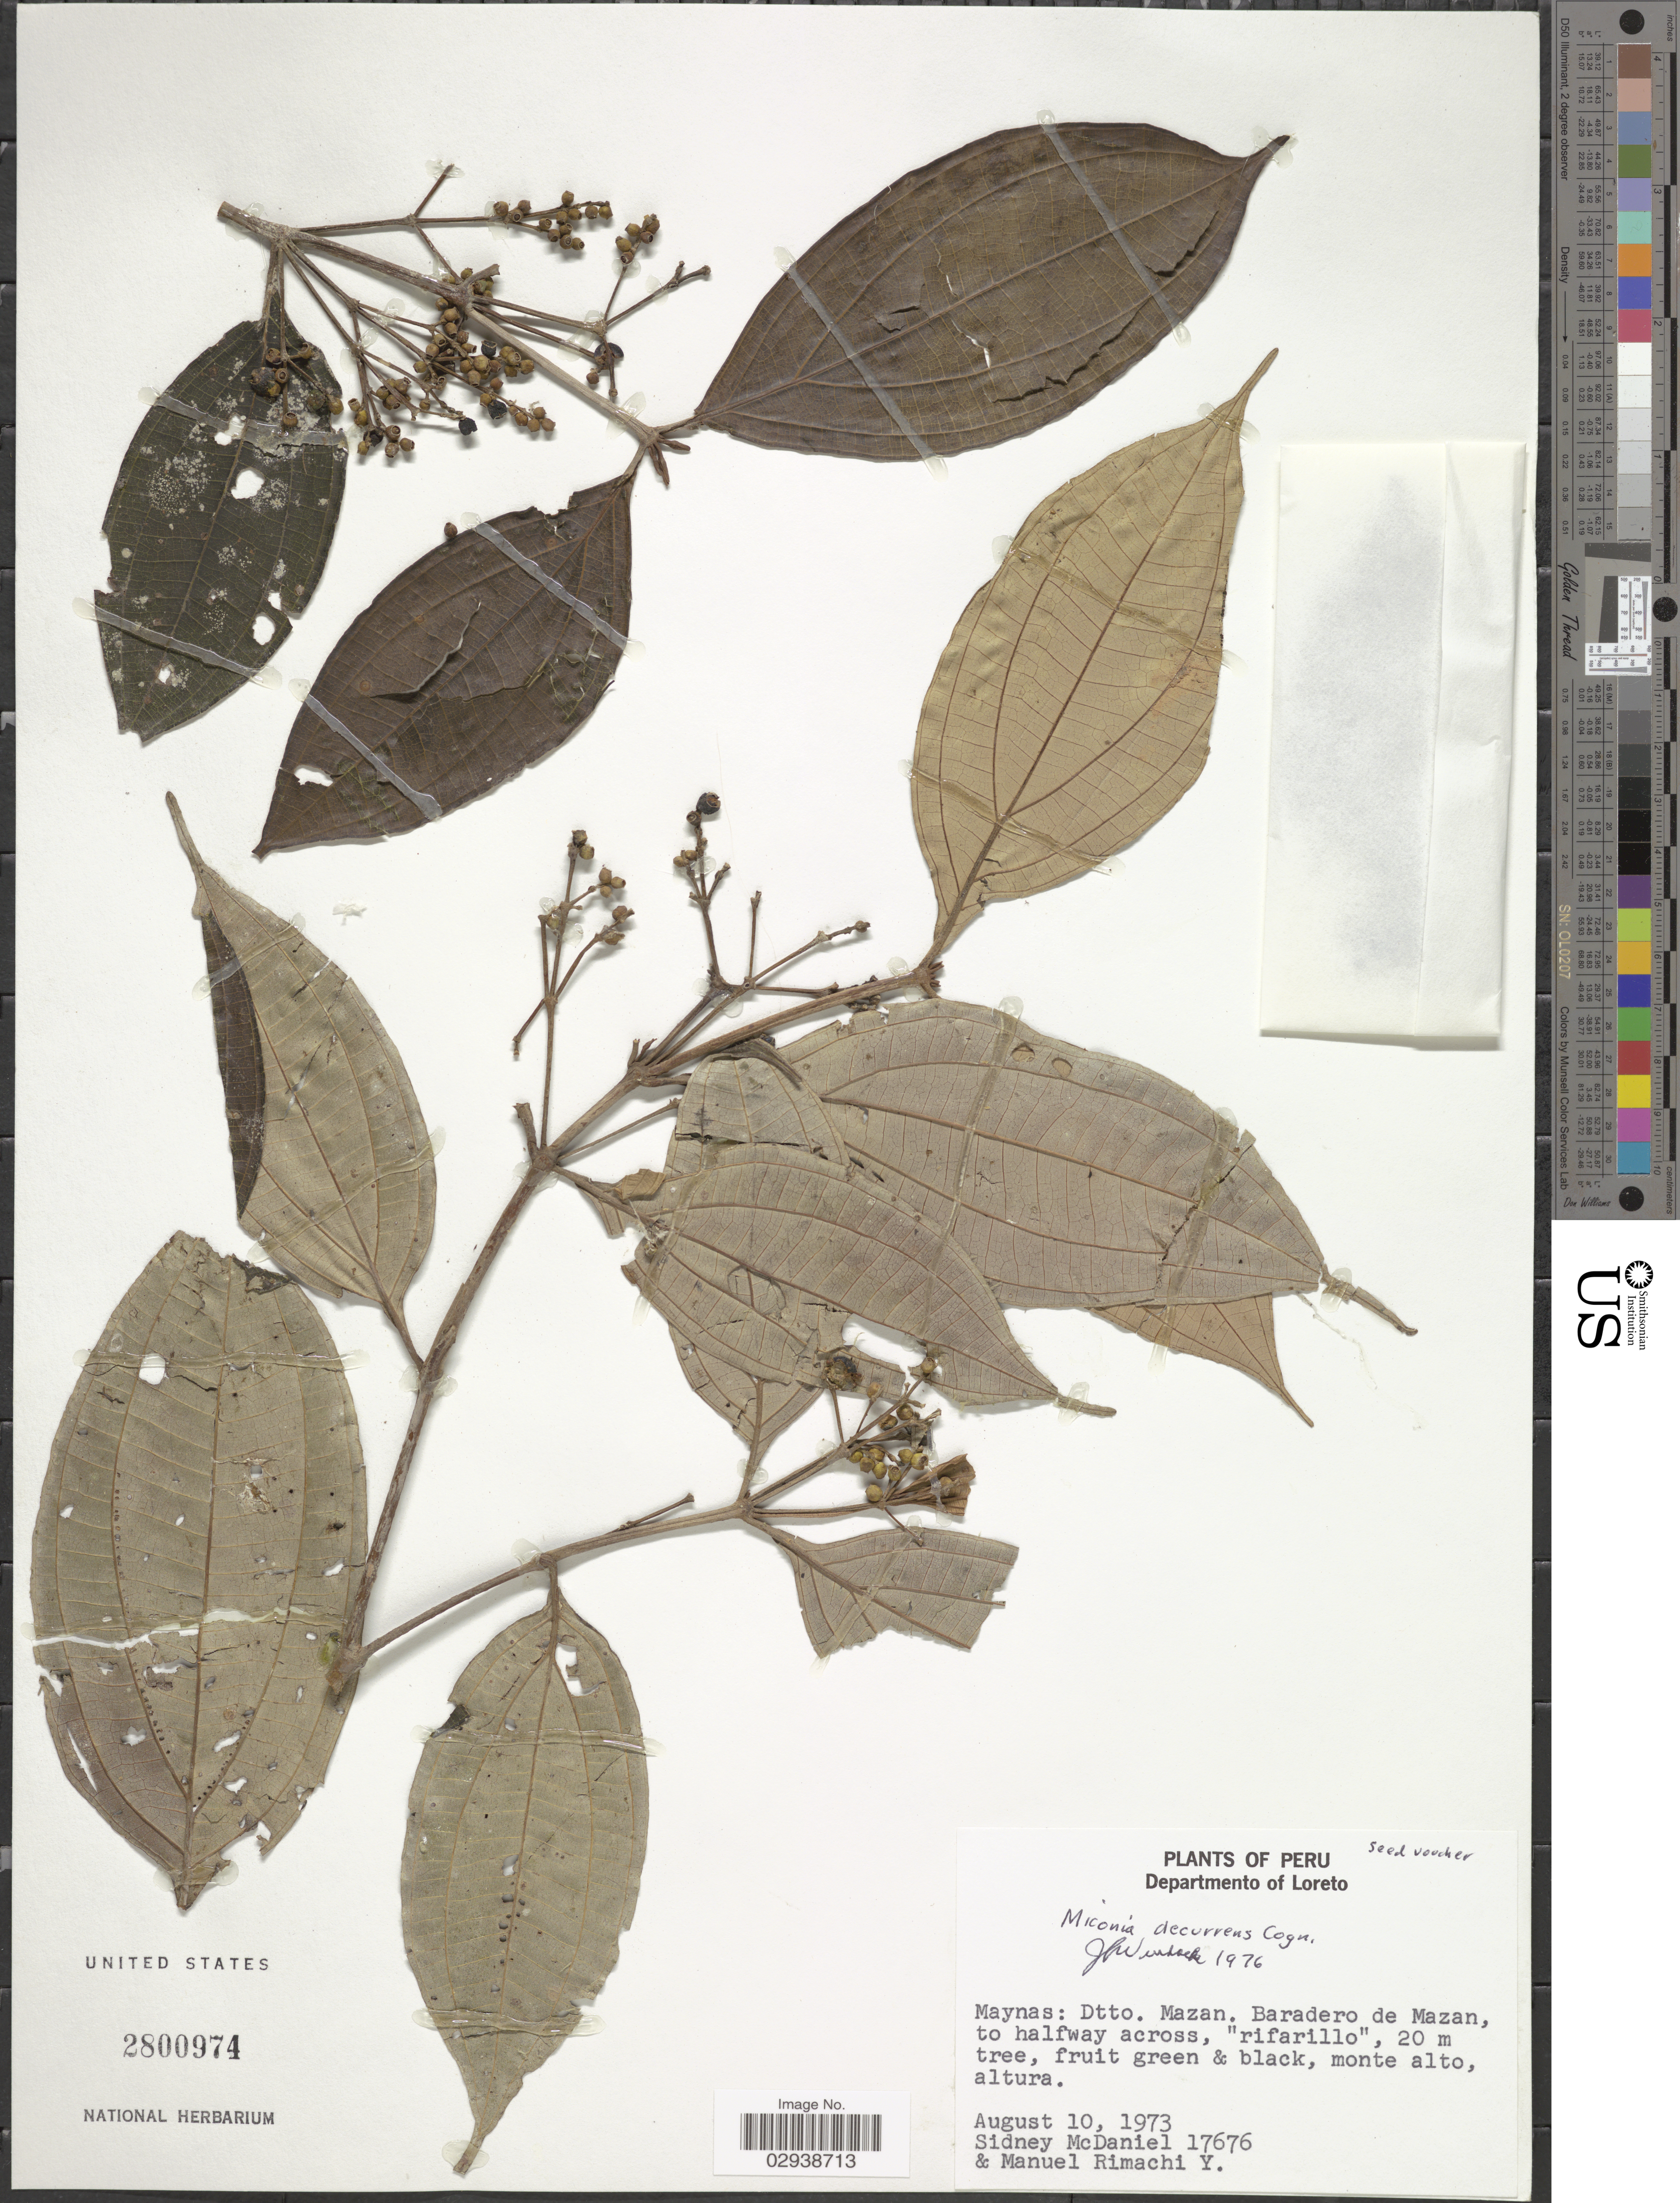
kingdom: Plantae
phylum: Tracheophyta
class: Magnoliopsida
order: Myrtales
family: Melastomataceae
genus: Miconia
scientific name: Miconia decurrens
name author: Cogn.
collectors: S. McDaniel & M. Rimachi Y.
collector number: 17676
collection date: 1973-08-10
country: Peru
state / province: Loreto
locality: Departmento of Loreto, Maynas: Dtto. Mazan, Baradero de Mazan, to halfway across.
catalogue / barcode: US 2800974